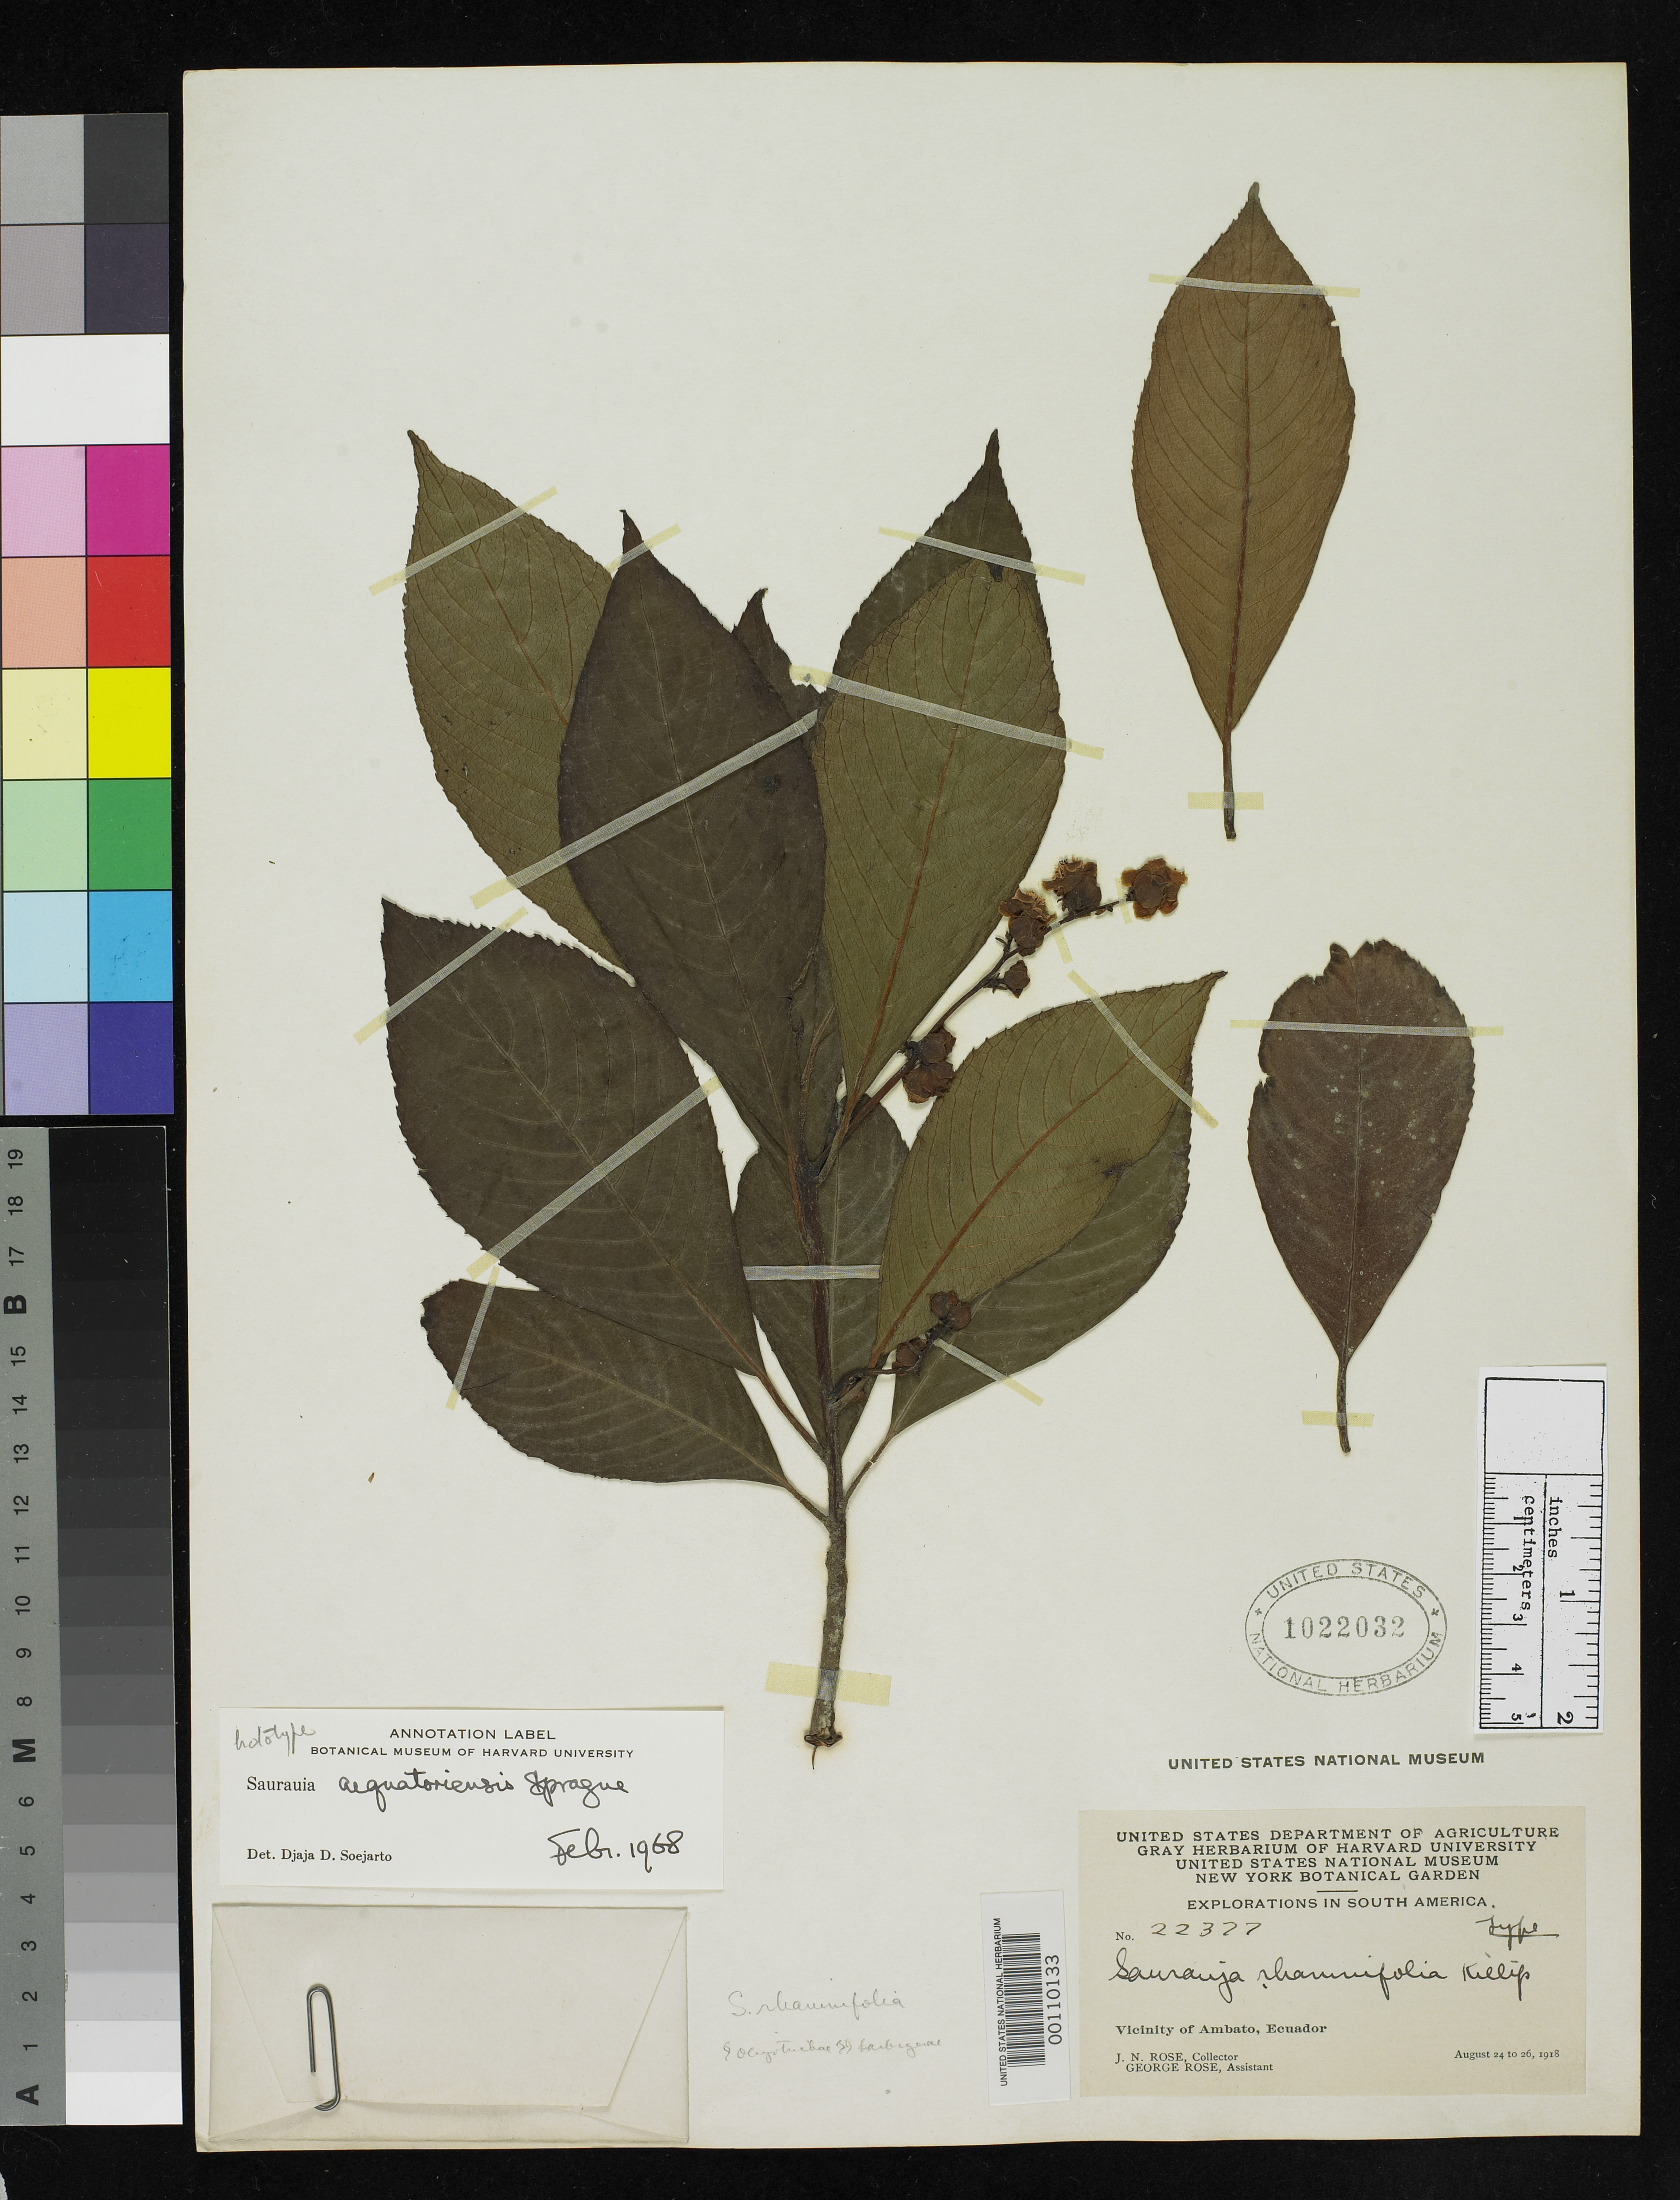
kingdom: Plantae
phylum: Tracheophyta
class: Magnoliopsida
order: Ericales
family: Actinidiaceae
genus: Saurauia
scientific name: Saurauia rhamnifolia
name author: Killip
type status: Holotype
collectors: J. N. Rose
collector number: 22377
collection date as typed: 24 Aug 1918 to 26 Aug 1918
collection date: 1918-08-24/1918-08-26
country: Ecuador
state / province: Tungurahua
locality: Vicinity of Ambato.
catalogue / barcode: US 1022032